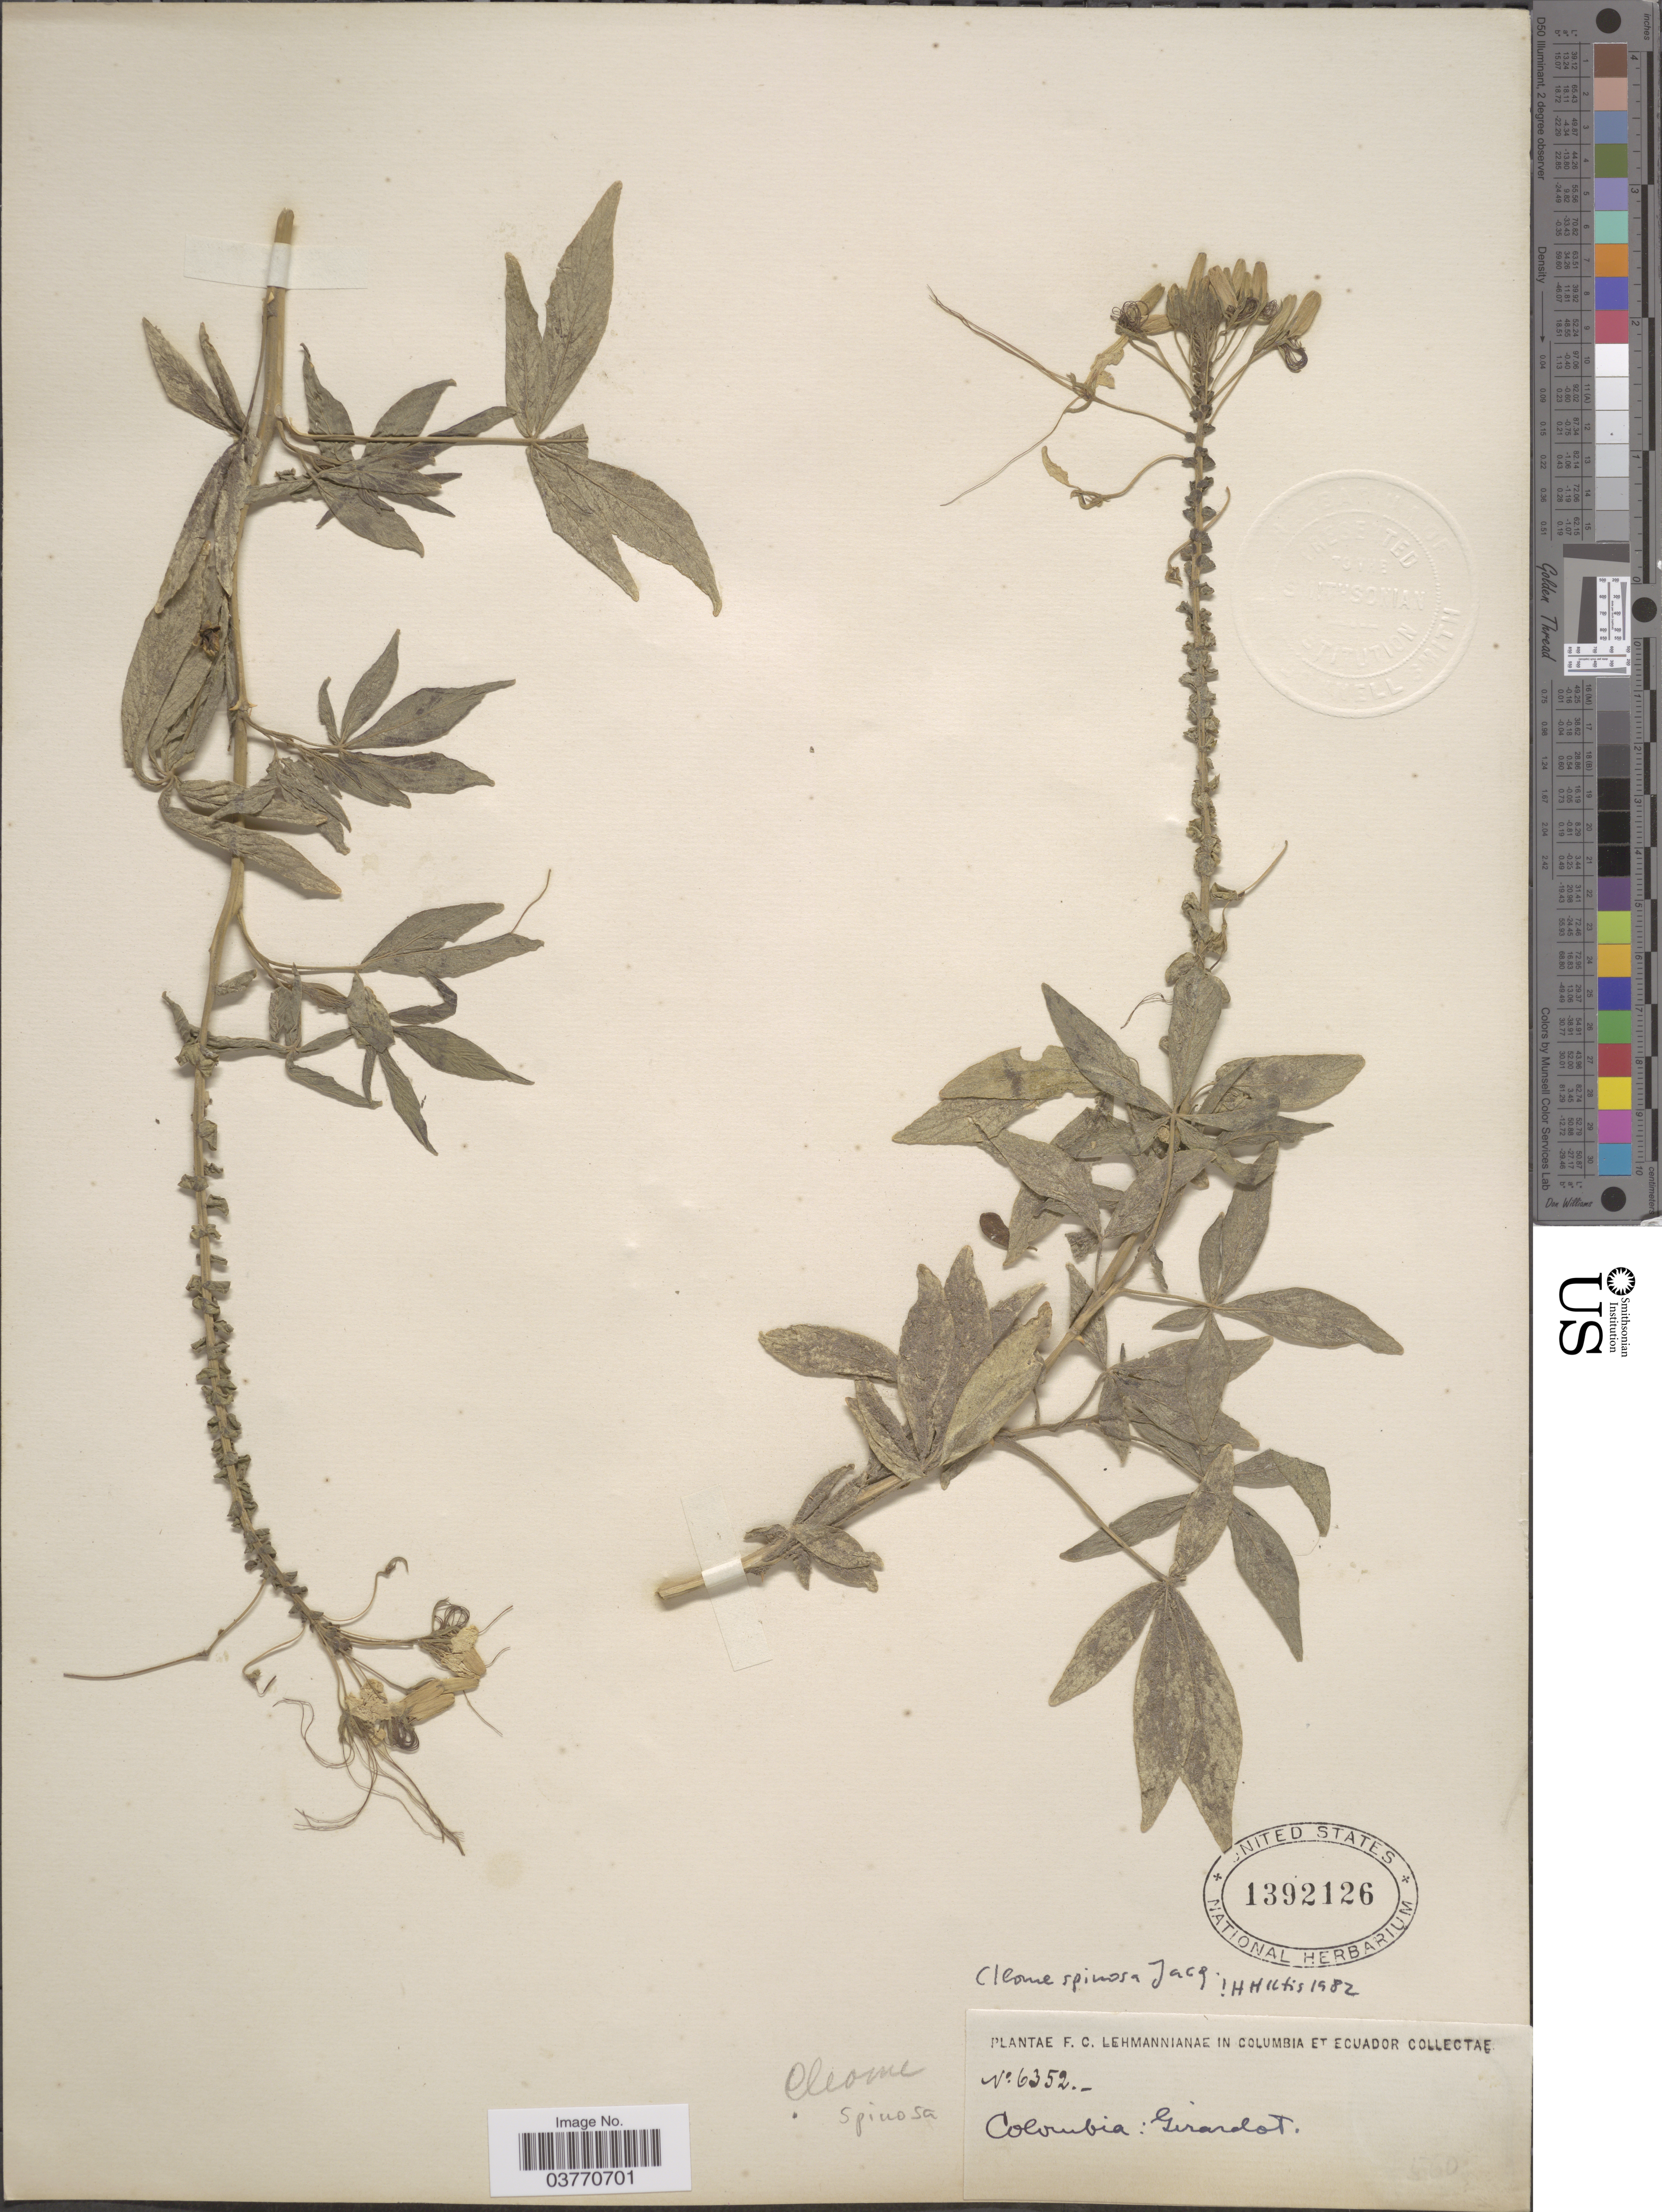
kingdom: Plantae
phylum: Tracheophyta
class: Magnoliopsida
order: Brassicales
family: Cleomaceae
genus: Tarenaya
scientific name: Tarenaya spinosa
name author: (Jacq.) Raf.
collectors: F. C. Lehmann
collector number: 6352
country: Colombia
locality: Girardot.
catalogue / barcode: US 1392126